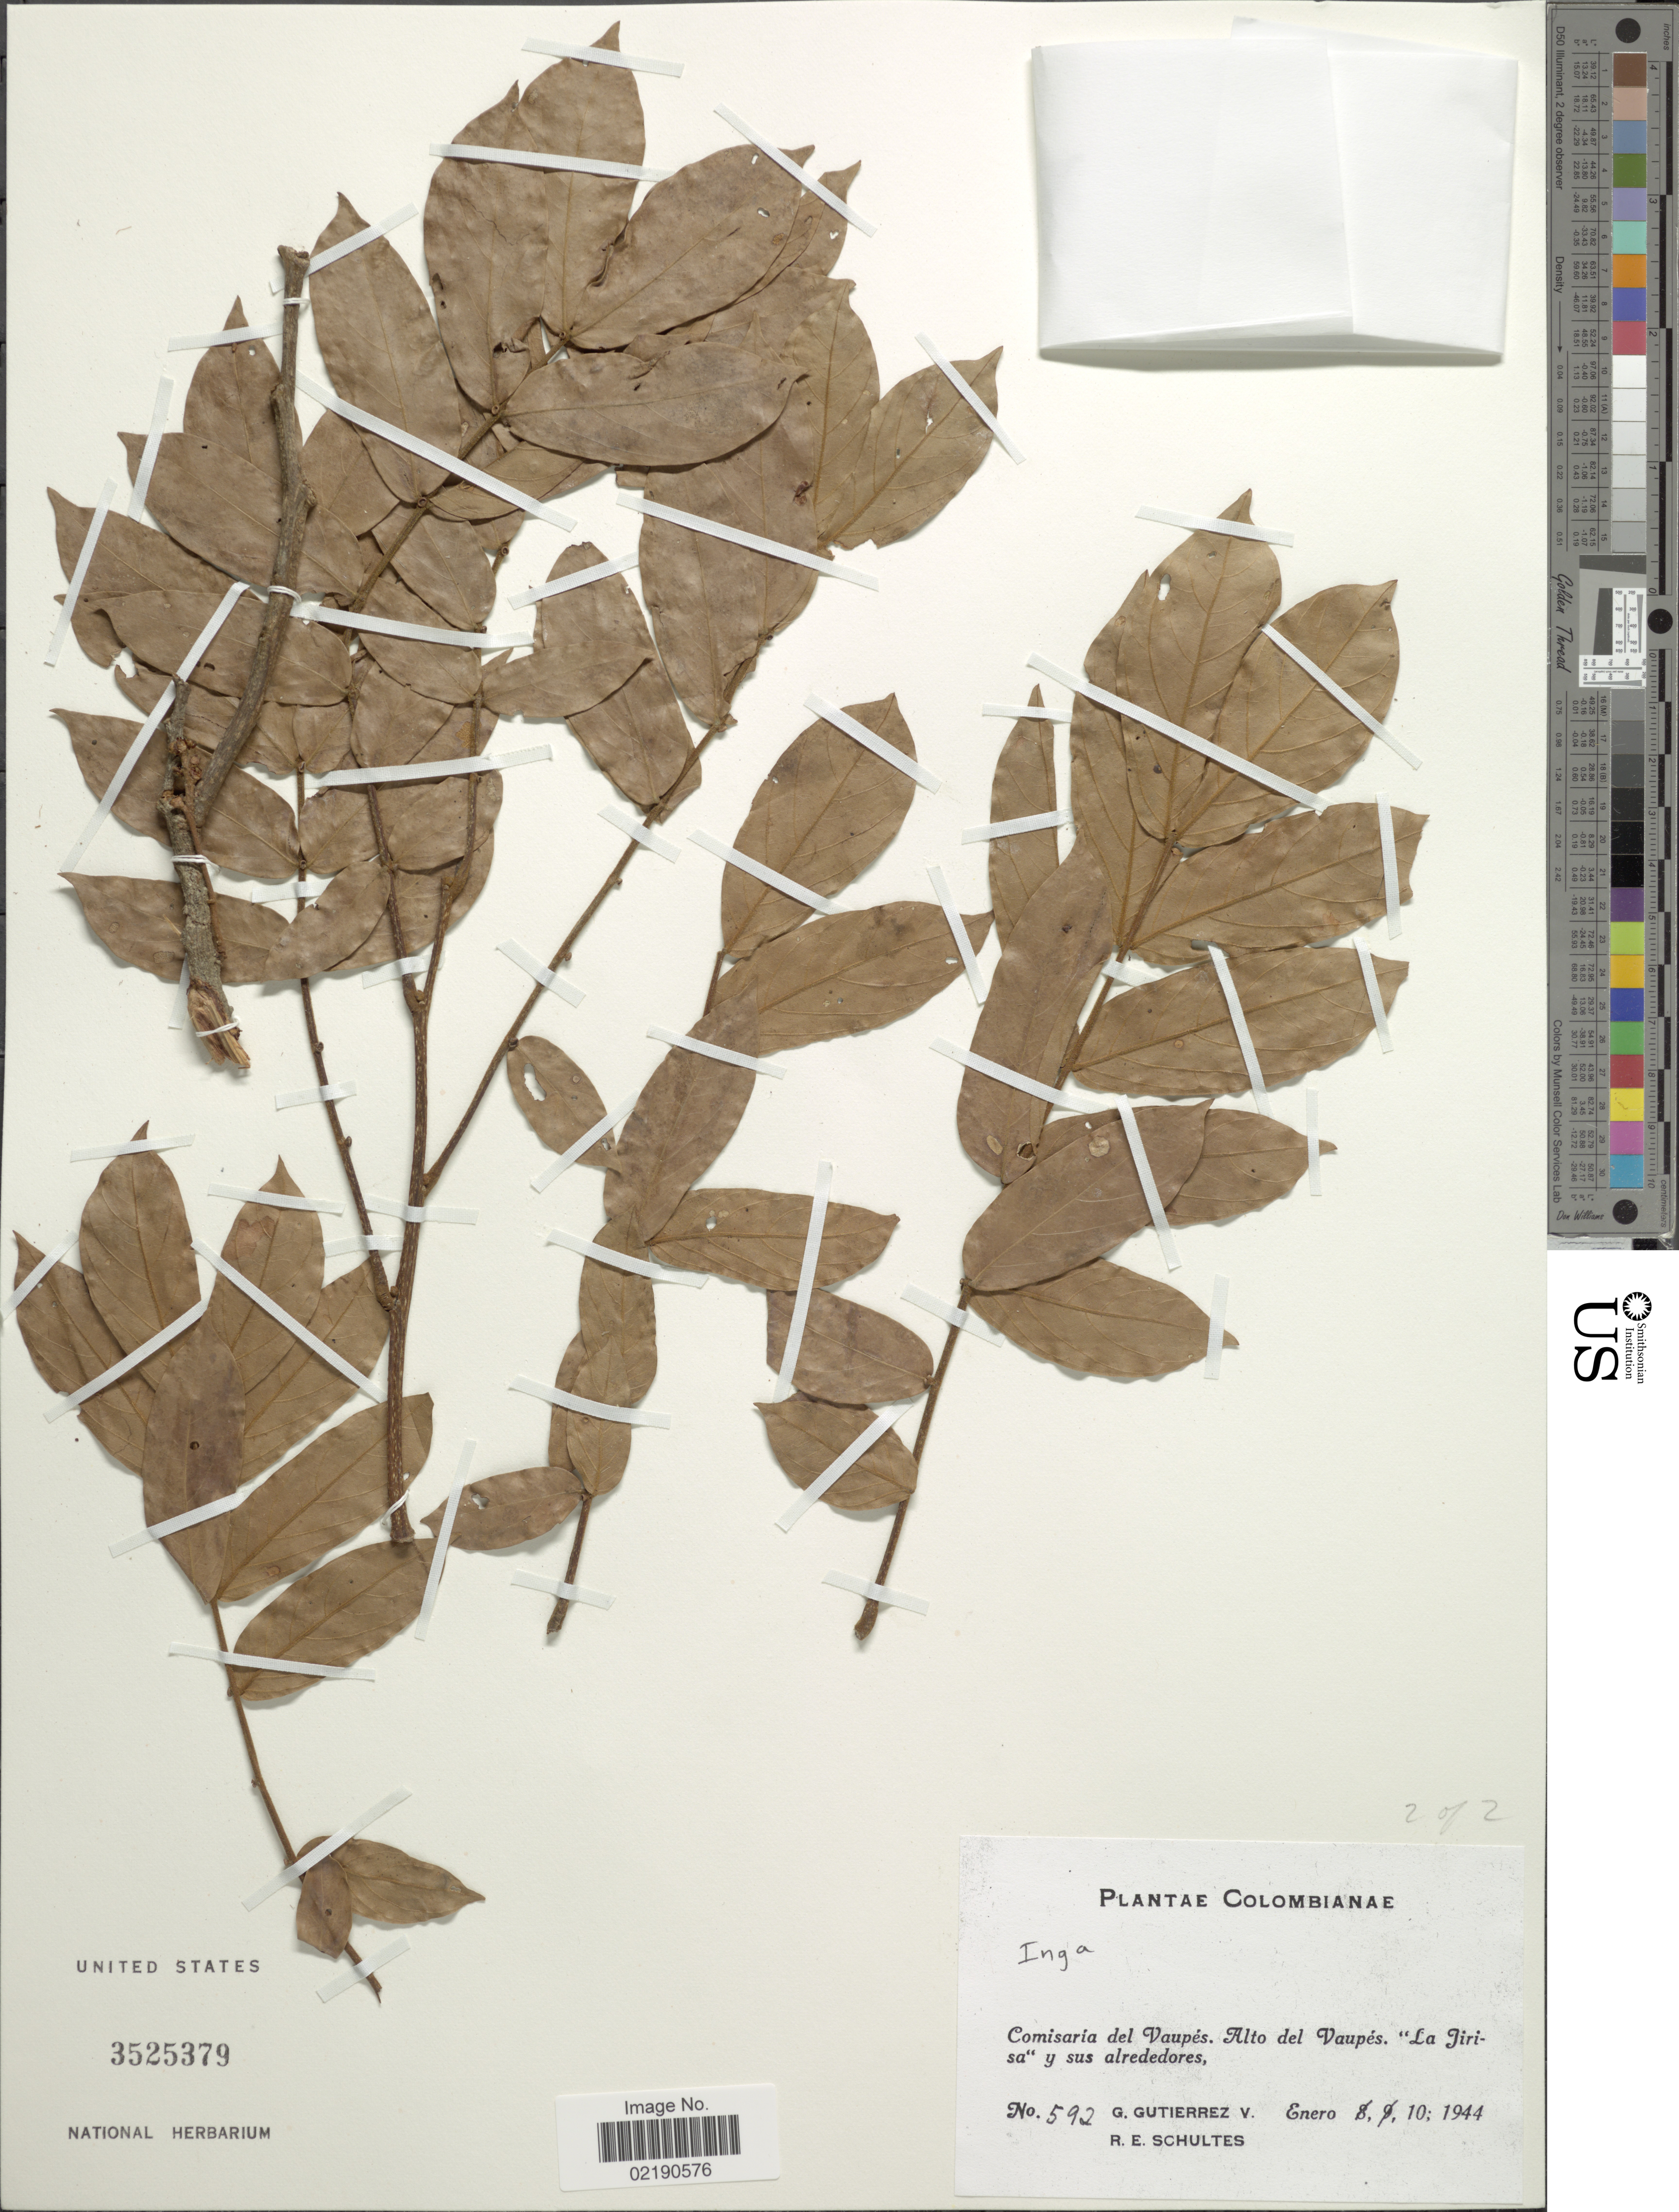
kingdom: Plantae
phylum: Tracheophyta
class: Magnoliopsida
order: Fabales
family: Fabaceae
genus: Inga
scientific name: Inga sp.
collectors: G. Gutiérrez V. & R. E. Schultes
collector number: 592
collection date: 1944-01-10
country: Colombia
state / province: Vaupés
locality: Comisaria del Vaupes. Alto del Vaupes. "La Jirisa" y sus alrededores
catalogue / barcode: US 3525379